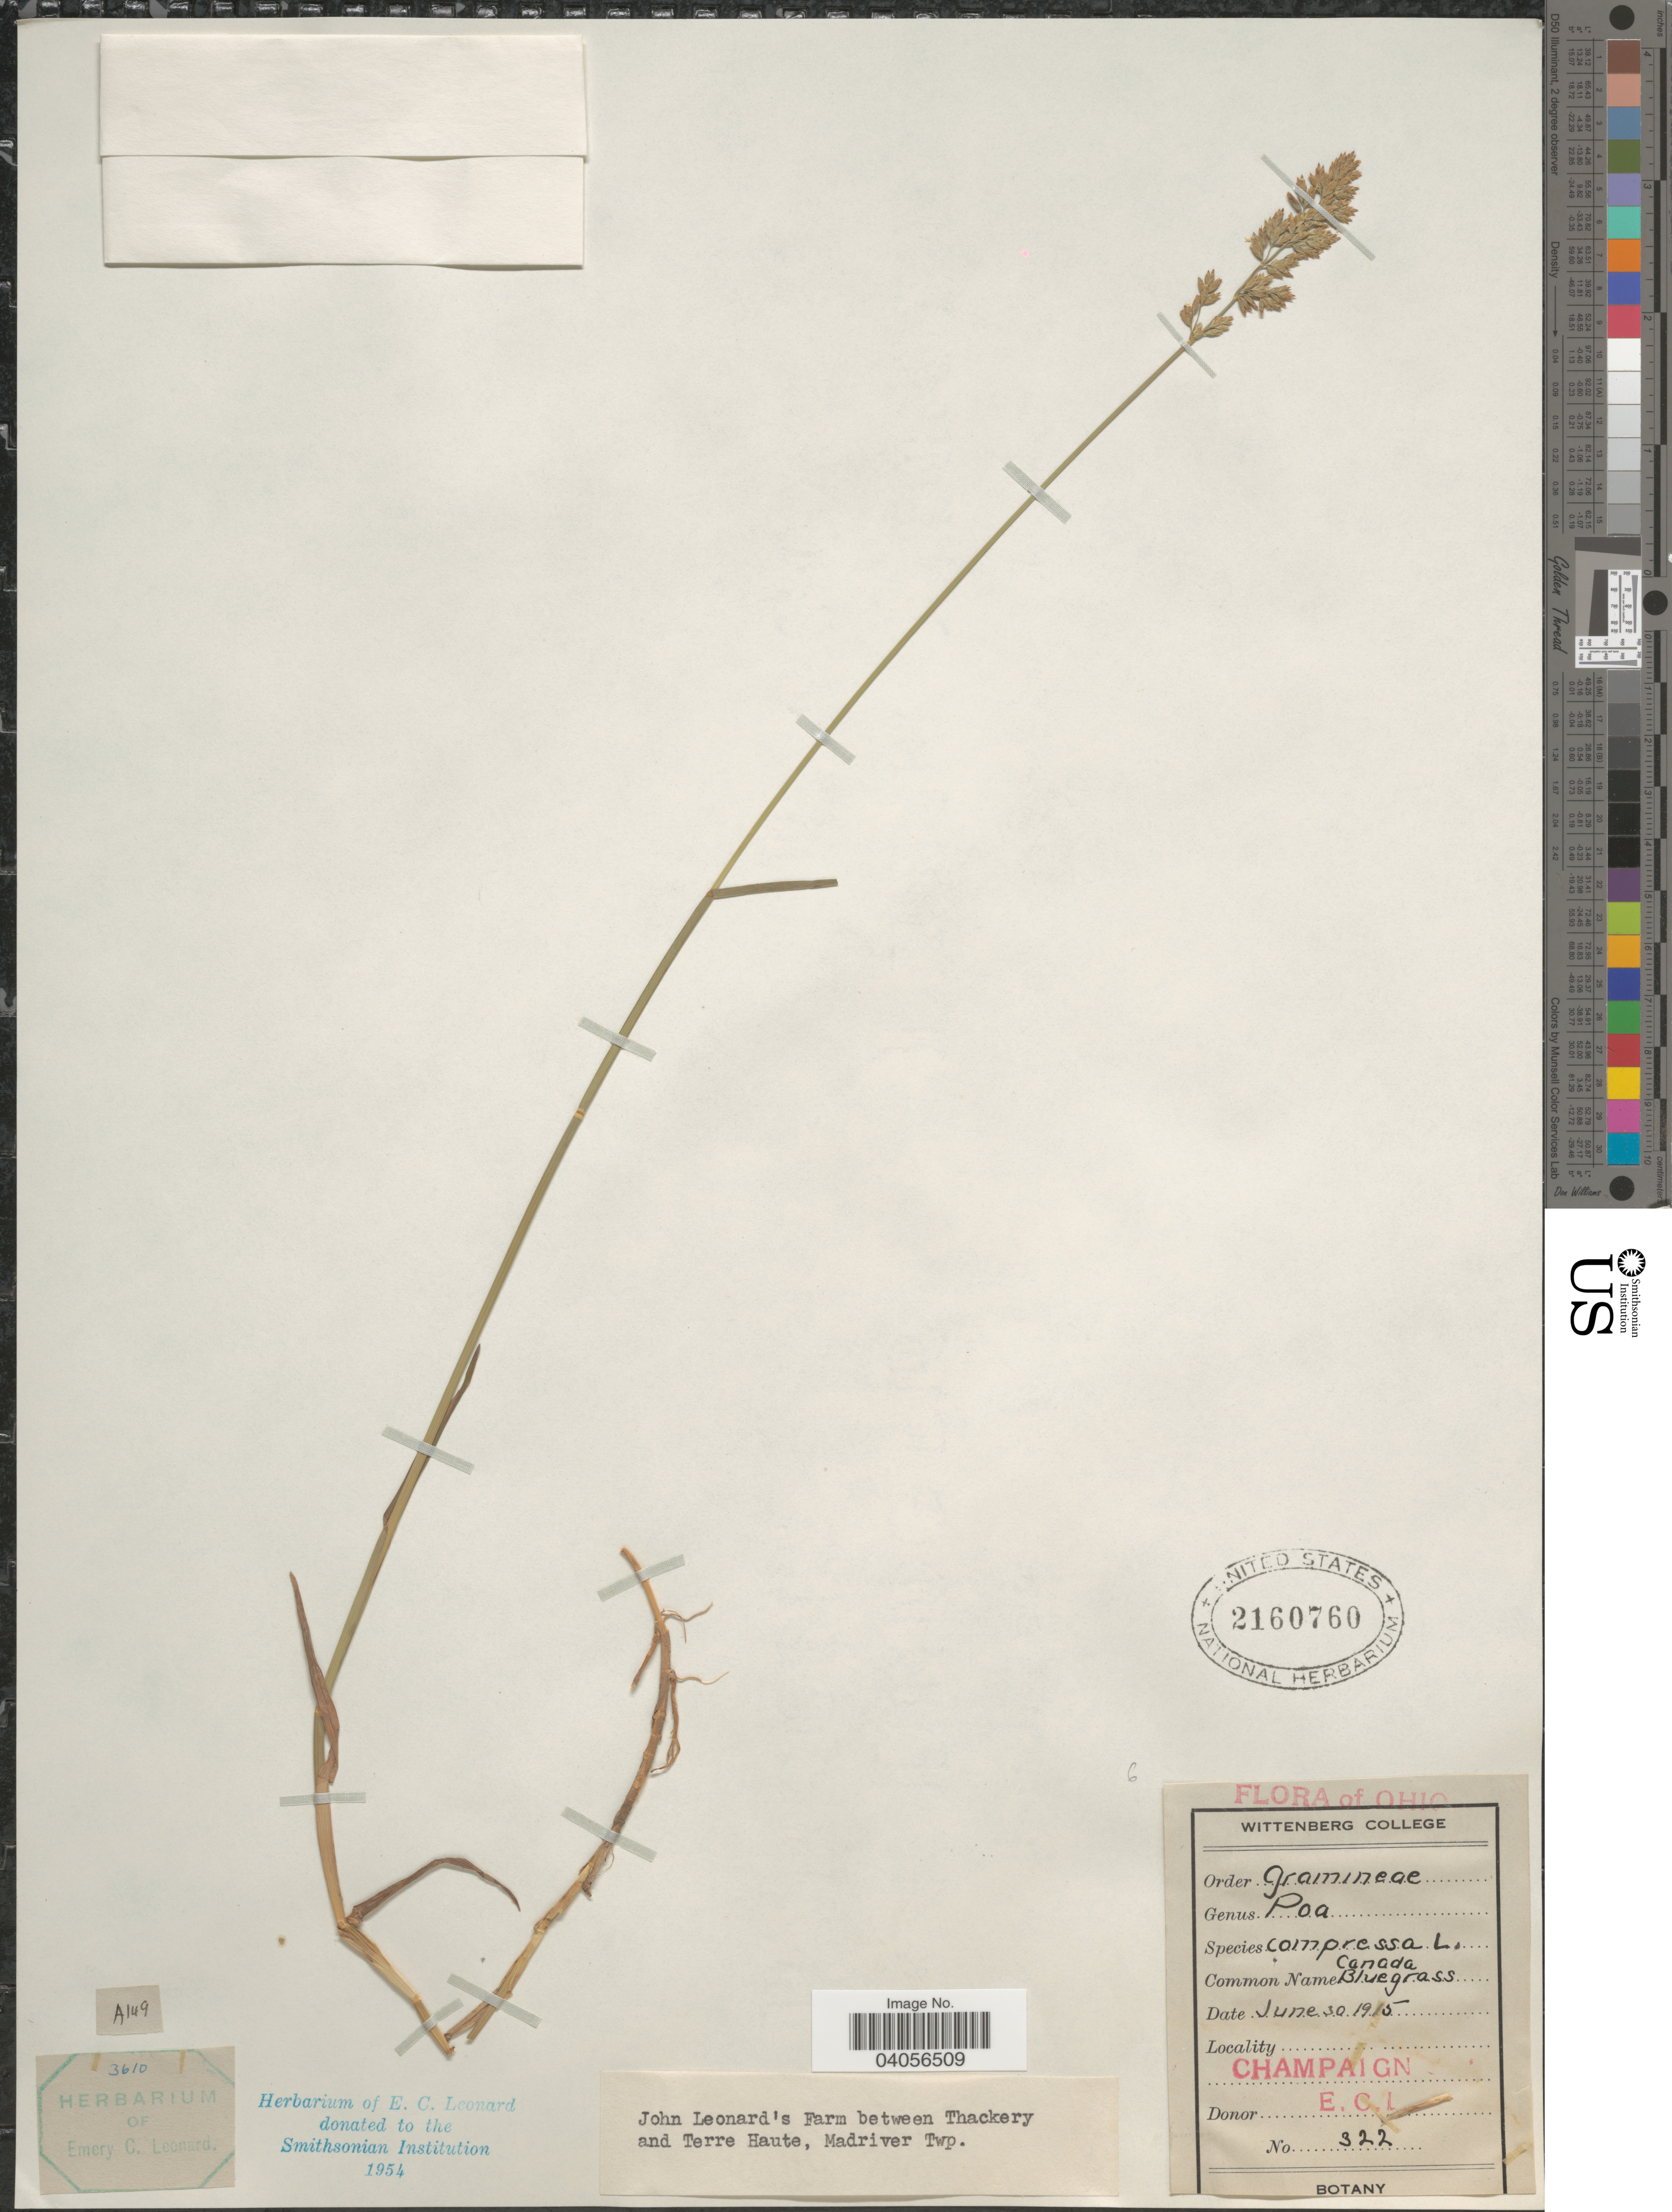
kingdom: Plantae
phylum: Tracheophyta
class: Liliopsida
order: Poales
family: Poaceae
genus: Poa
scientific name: Poa compressa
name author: L.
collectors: E. C. Leonard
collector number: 322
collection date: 1915-06-30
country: United States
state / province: Ohio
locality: Champaign.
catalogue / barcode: US 2160760